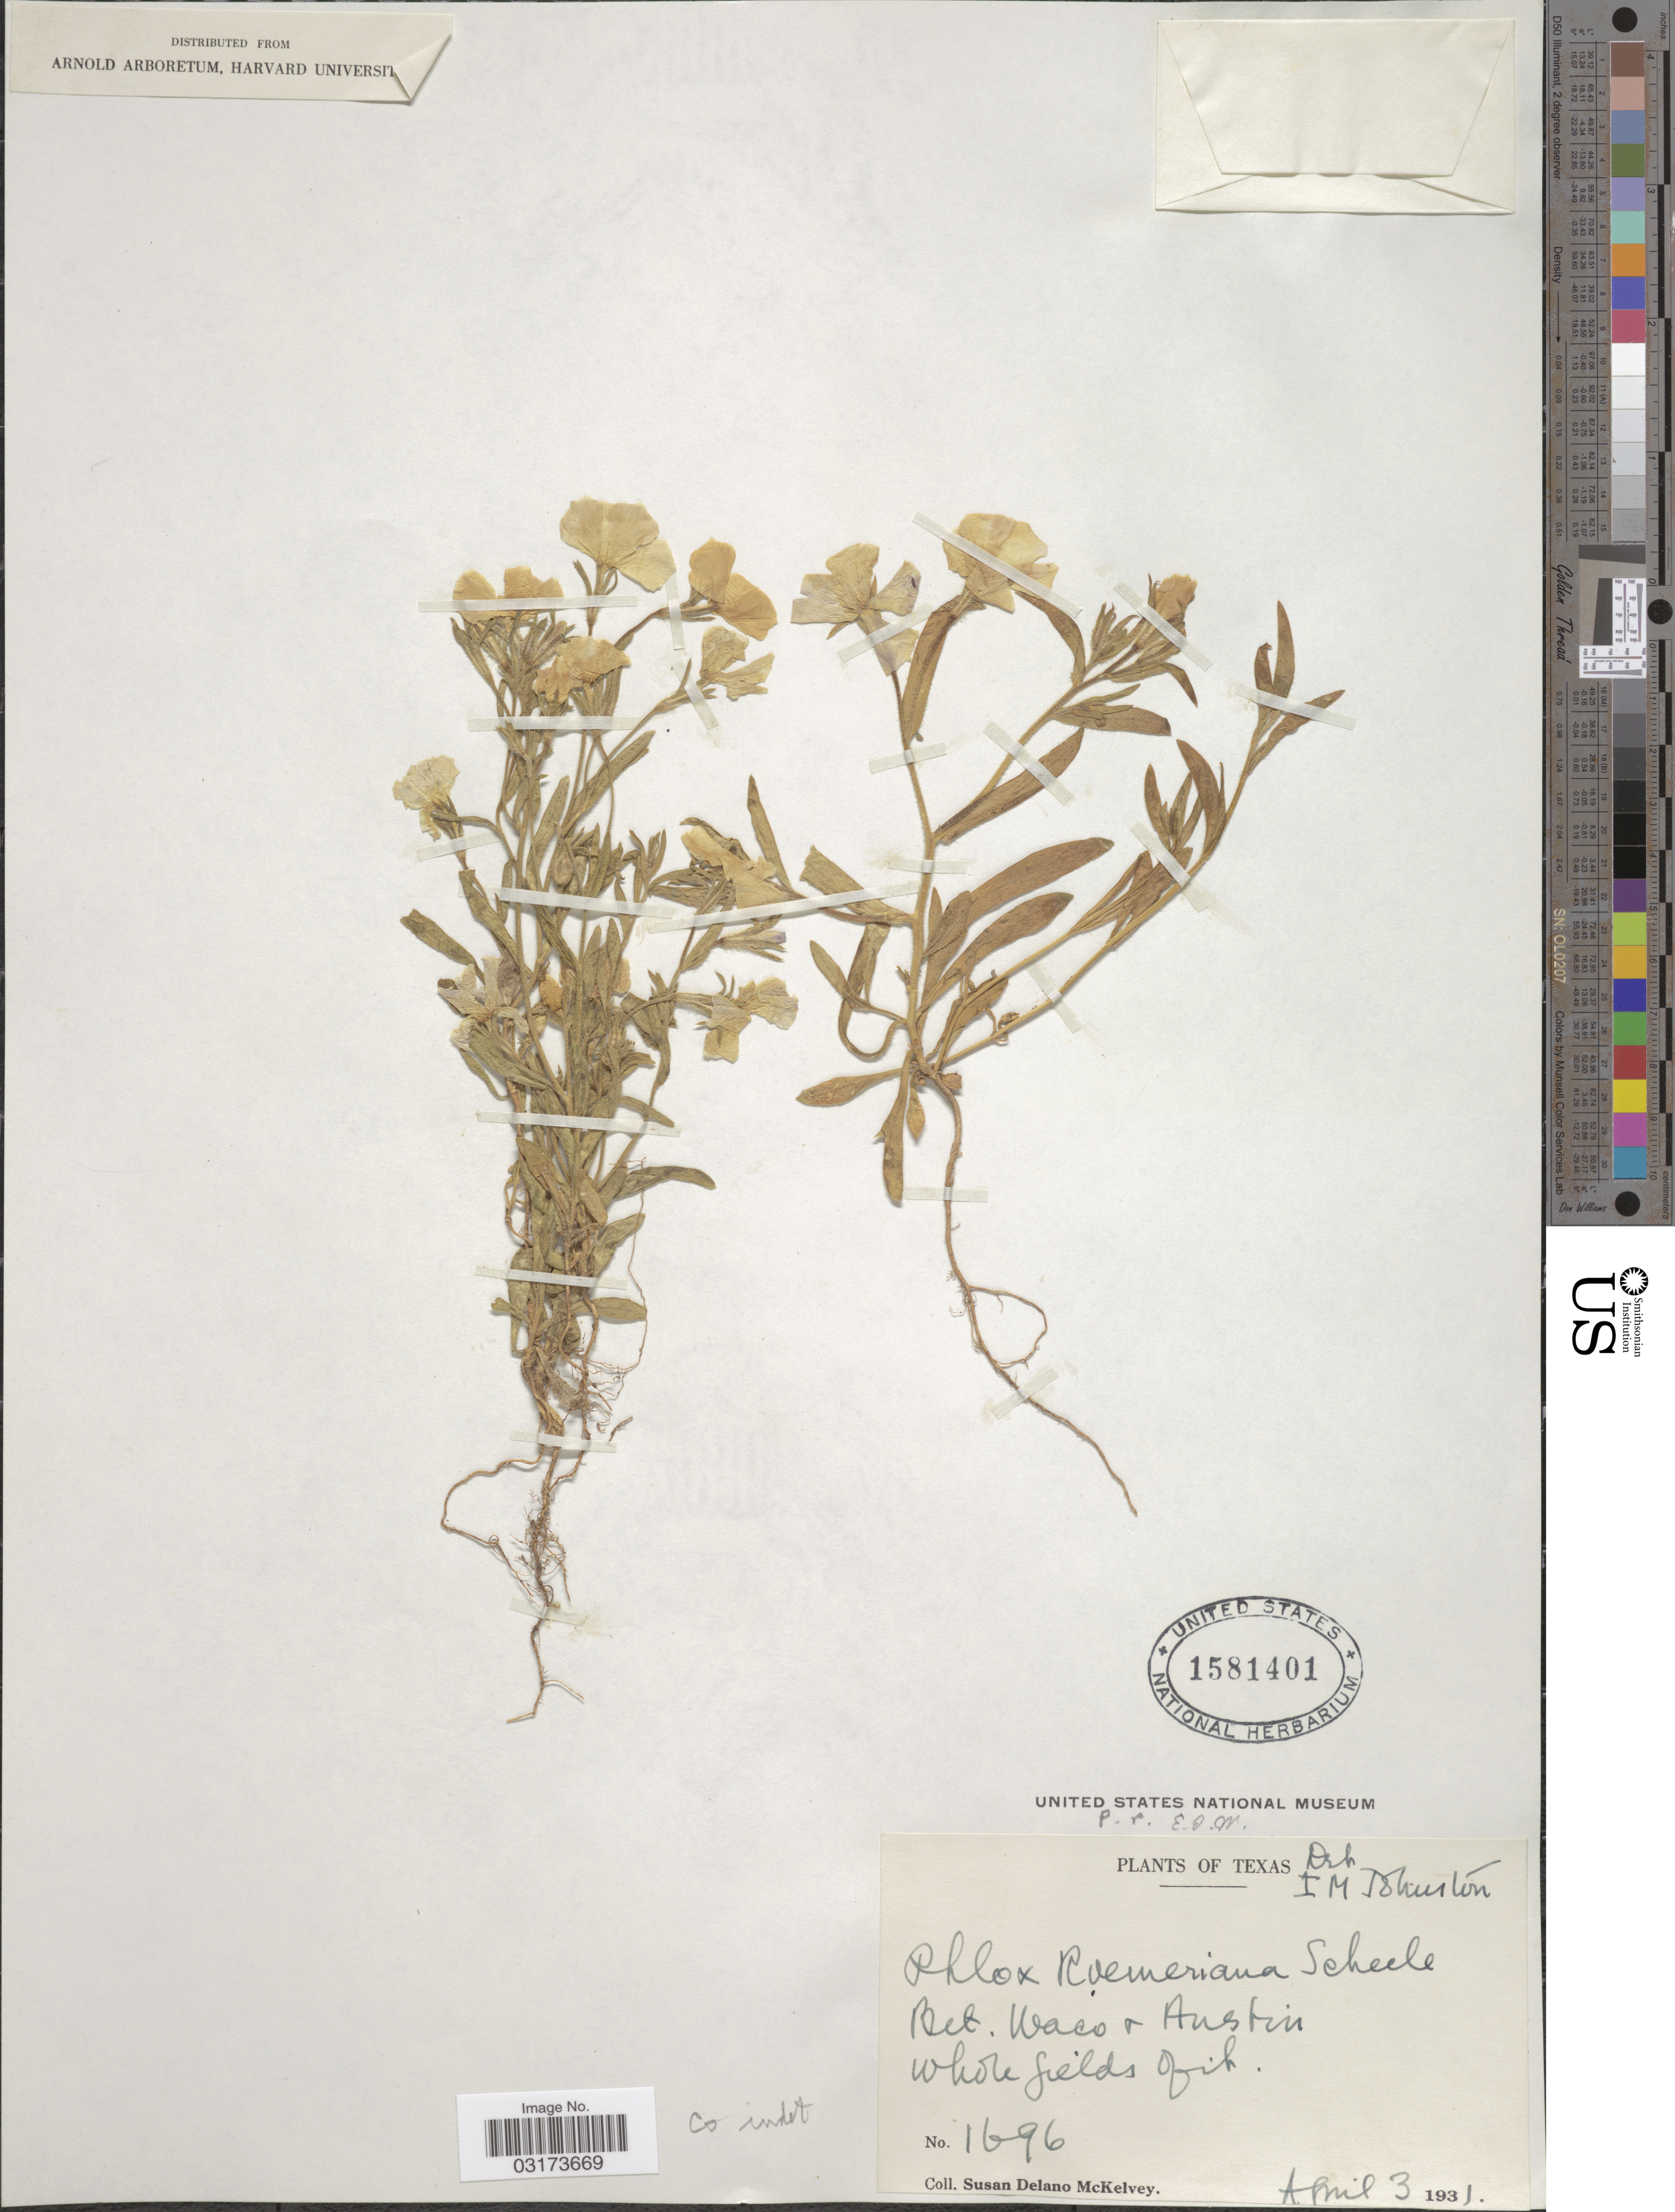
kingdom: Plantae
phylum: Tracheophyta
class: Magnoliopsida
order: Ericales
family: Polemoniaceae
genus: Phlox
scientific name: Phlox roemeriana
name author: Scheele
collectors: S. A. McKelvey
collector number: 1696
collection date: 1931-04-03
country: United States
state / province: Texas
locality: Bet. Wasco & Austin.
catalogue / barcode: US 1581401